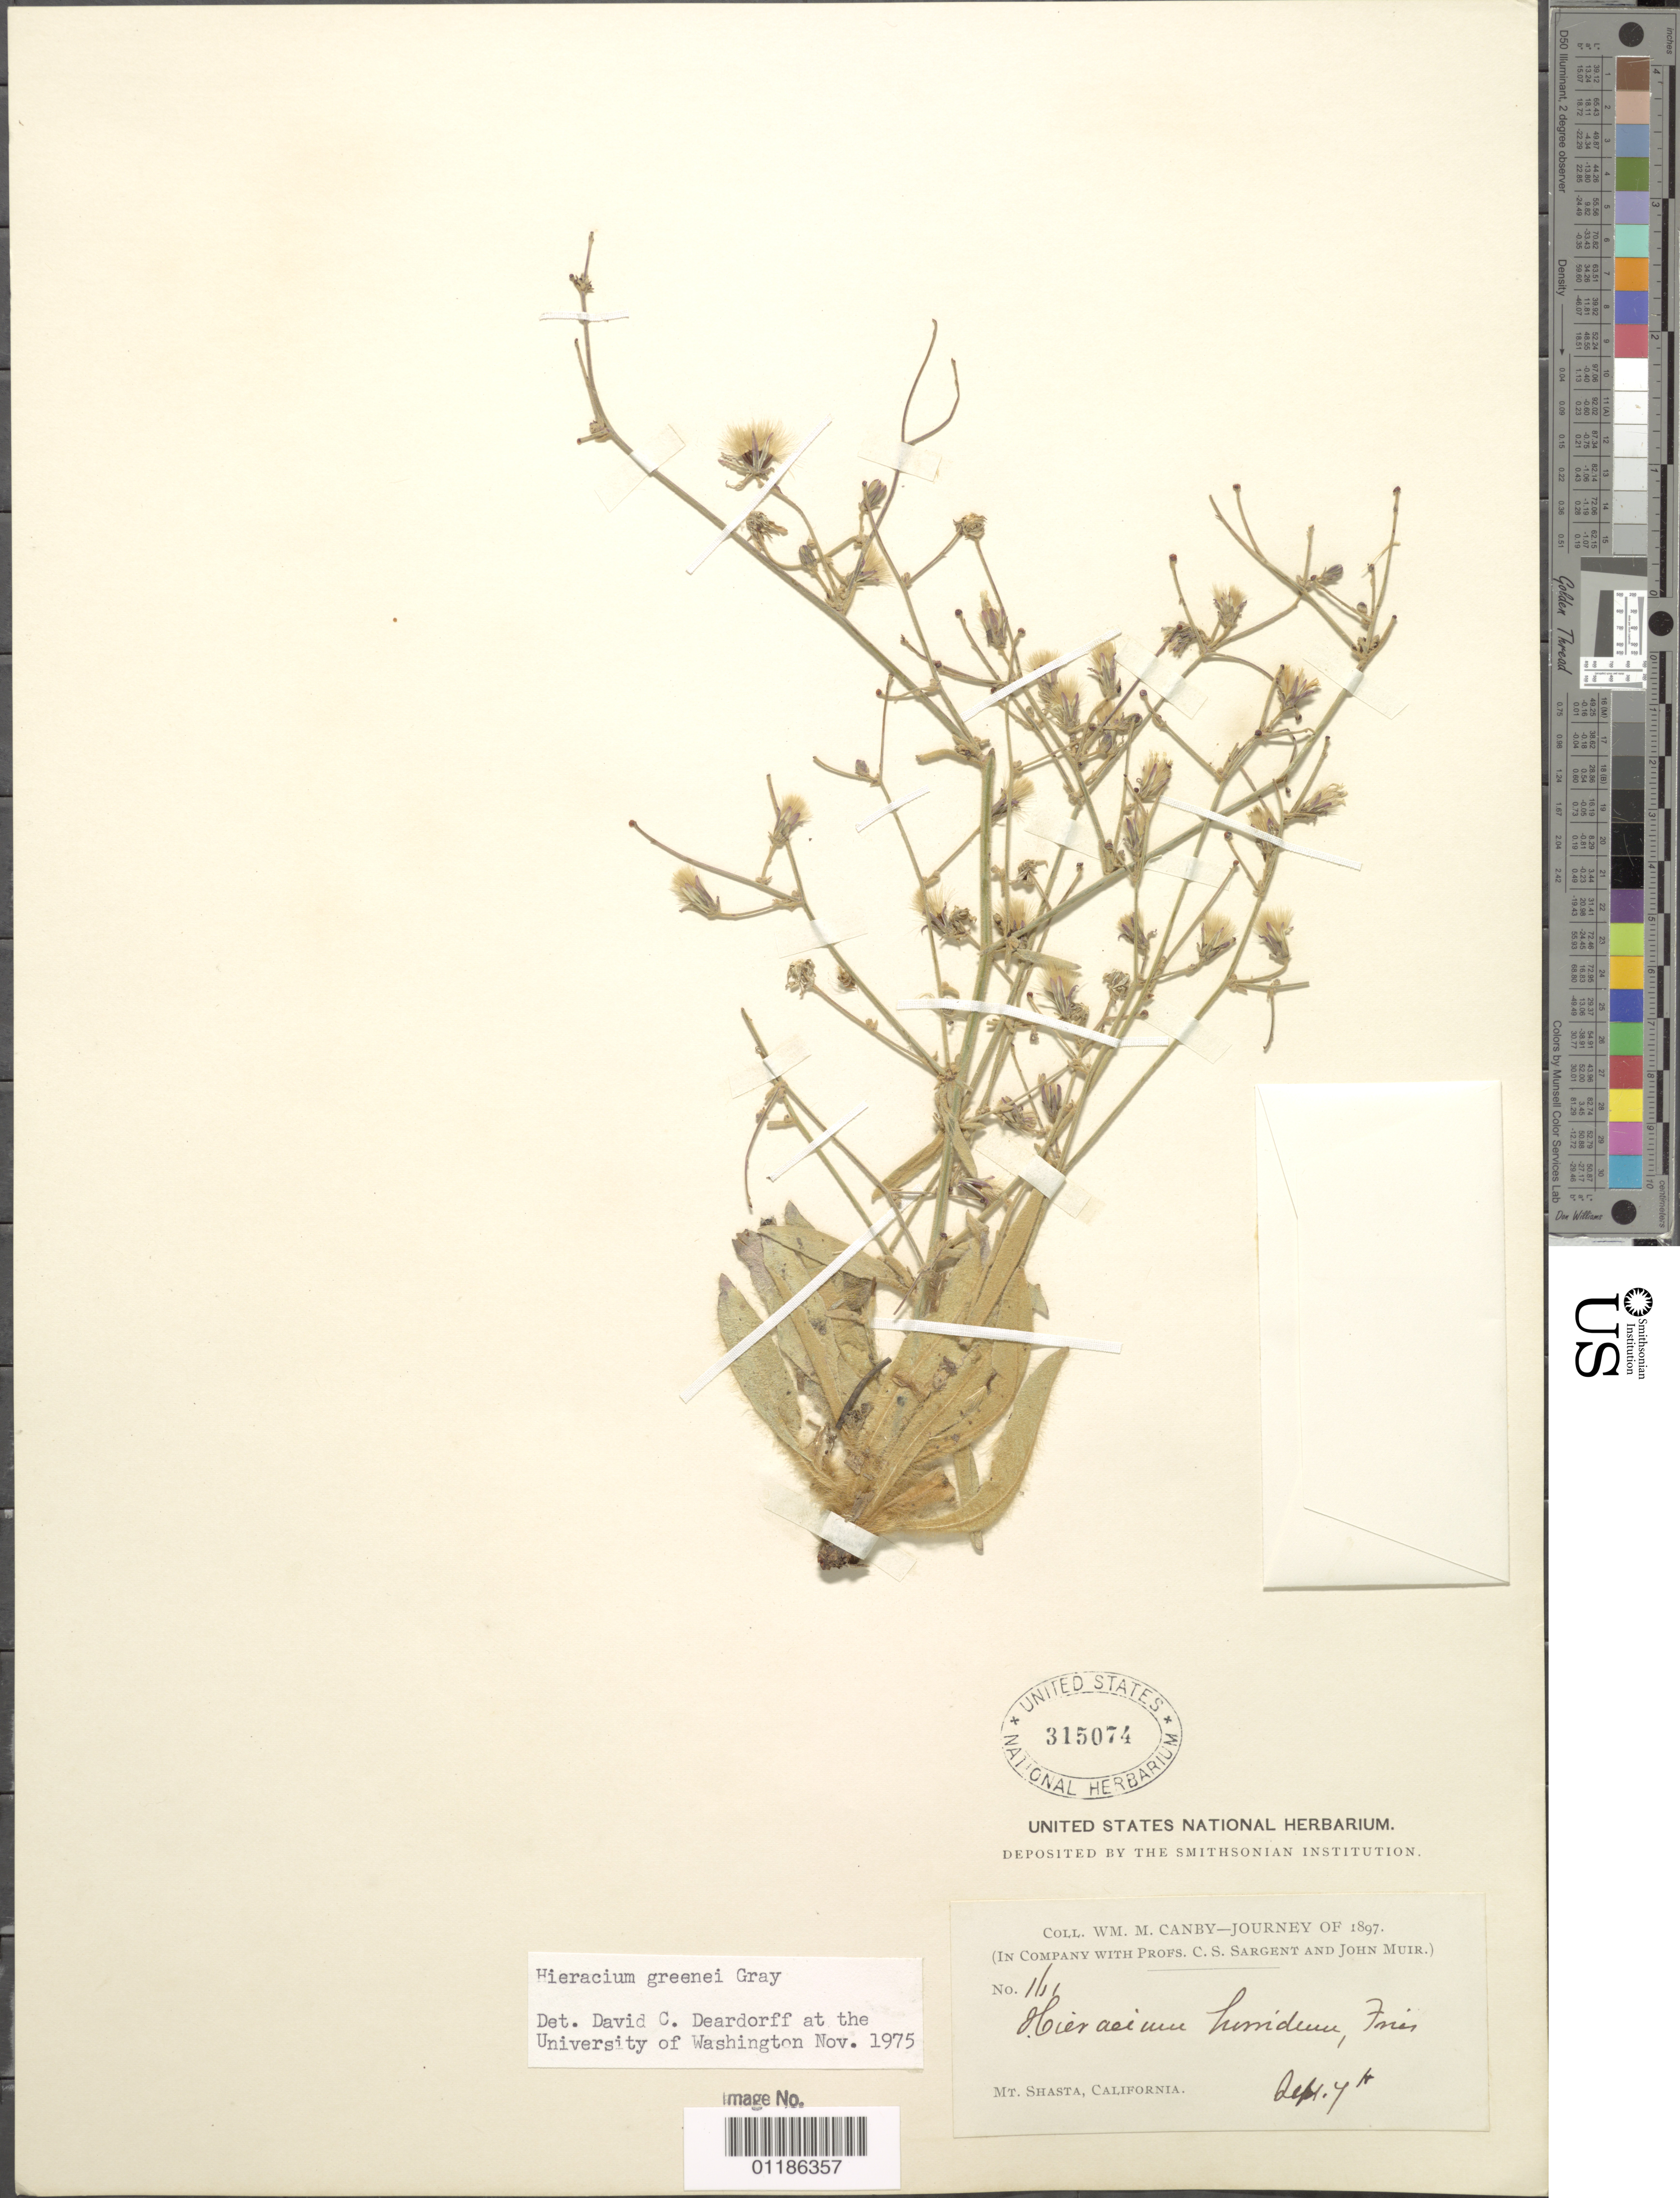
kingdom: Plantae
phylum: Tracheophyta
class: Magnoliopsida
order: Asterales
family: Asteraceae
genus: Hieracium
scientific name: Hieracium greenei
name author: A. Gray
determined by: Deardorff, D. C.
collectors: W. M. Canby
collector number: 161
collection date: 1897-09-07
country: United States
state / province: California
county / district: Siskiyou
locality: Mt. Shasta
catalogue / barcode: US 315074